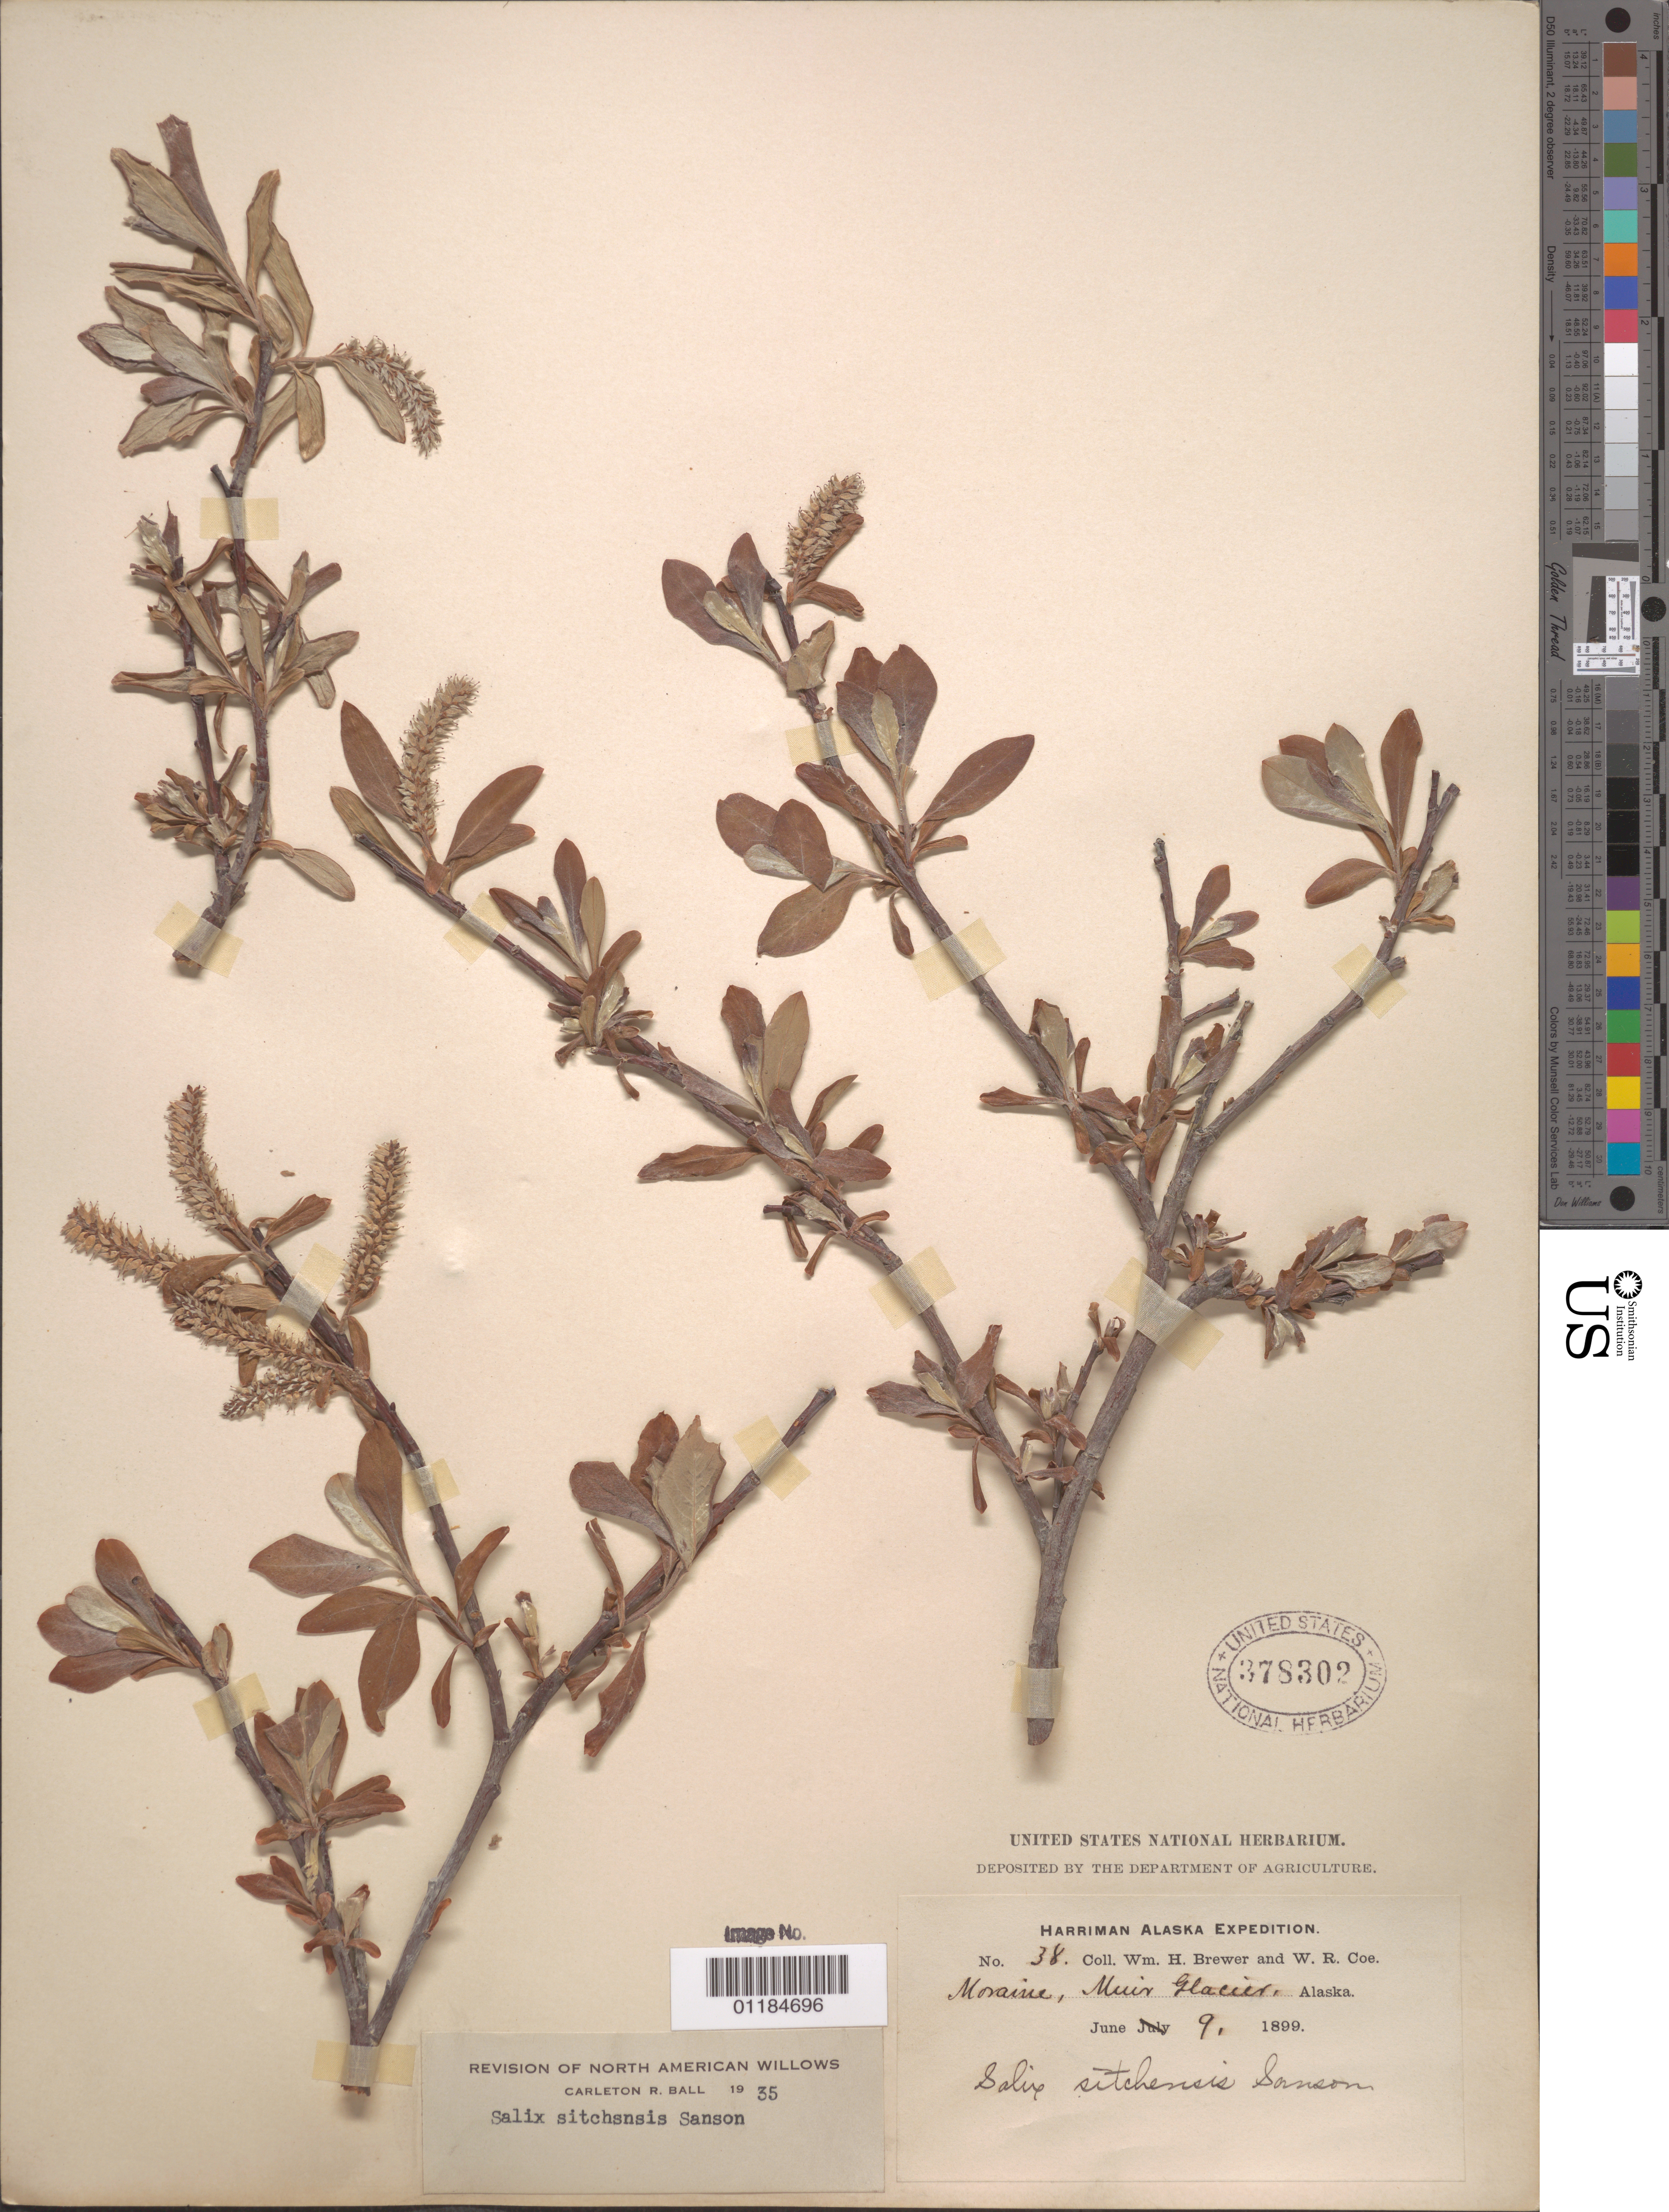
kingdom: Plantae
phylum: Tracheophyta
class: Magnoliopsida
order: Malpighiales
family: Salicaceae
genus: Salix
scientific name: Salix sitchensis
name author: Sanson ex Bong.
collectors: W. H. Brewer & W. Coe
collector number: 38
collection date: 1899-06-09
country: United States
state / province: Alaska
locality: Moraine, Muir Glacier.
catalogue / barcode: US 378302